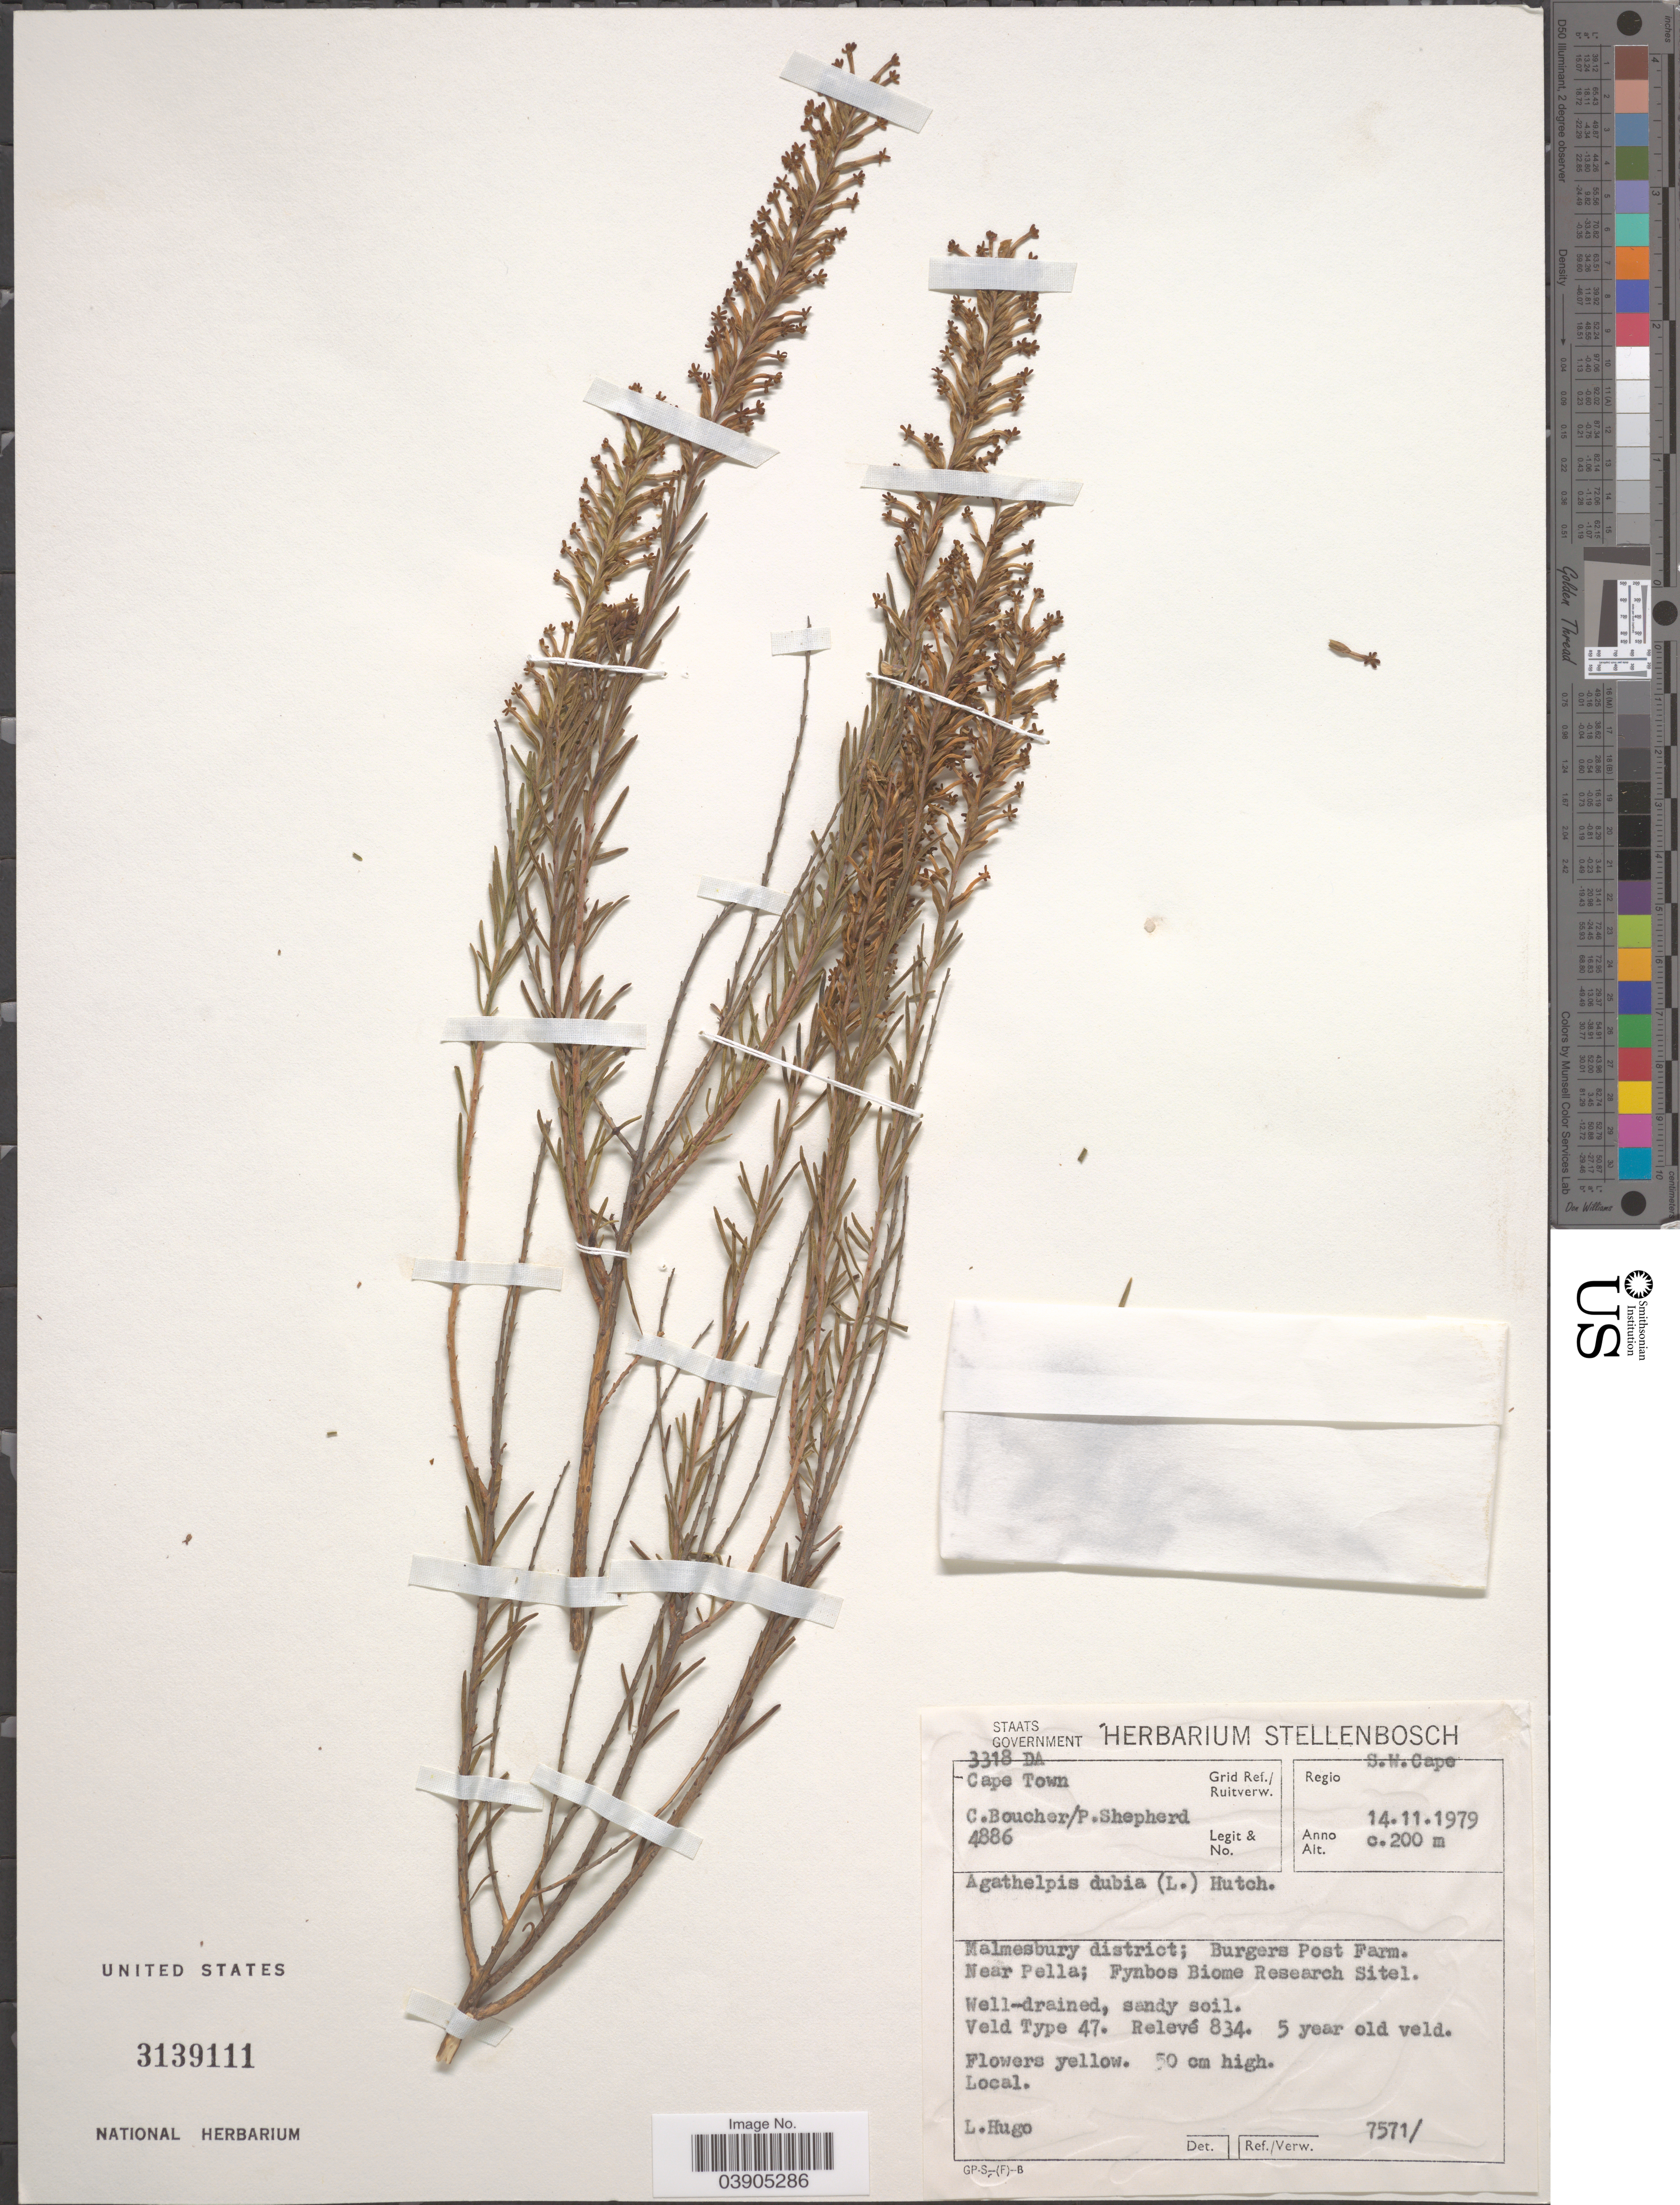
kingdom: Plantae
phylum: Tracheophyta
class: Magnoliopsida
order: Lamiales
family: Plantaginaceae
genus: Agathelpis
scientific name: Agathelpis dubia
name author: (L.) Hutch.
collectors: C. Boucher & P. Shepherd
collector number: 4886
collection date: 1979-11-14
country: South Africa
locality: Grid Ref./ Ruitverw. 3318 DA Cape Town. Regio S.W. Cape. Malmesbury district; Burgers Post Farm. Near Pella; Fynbos Biome Research Sitel.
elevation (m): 200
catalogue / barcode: US 3139111